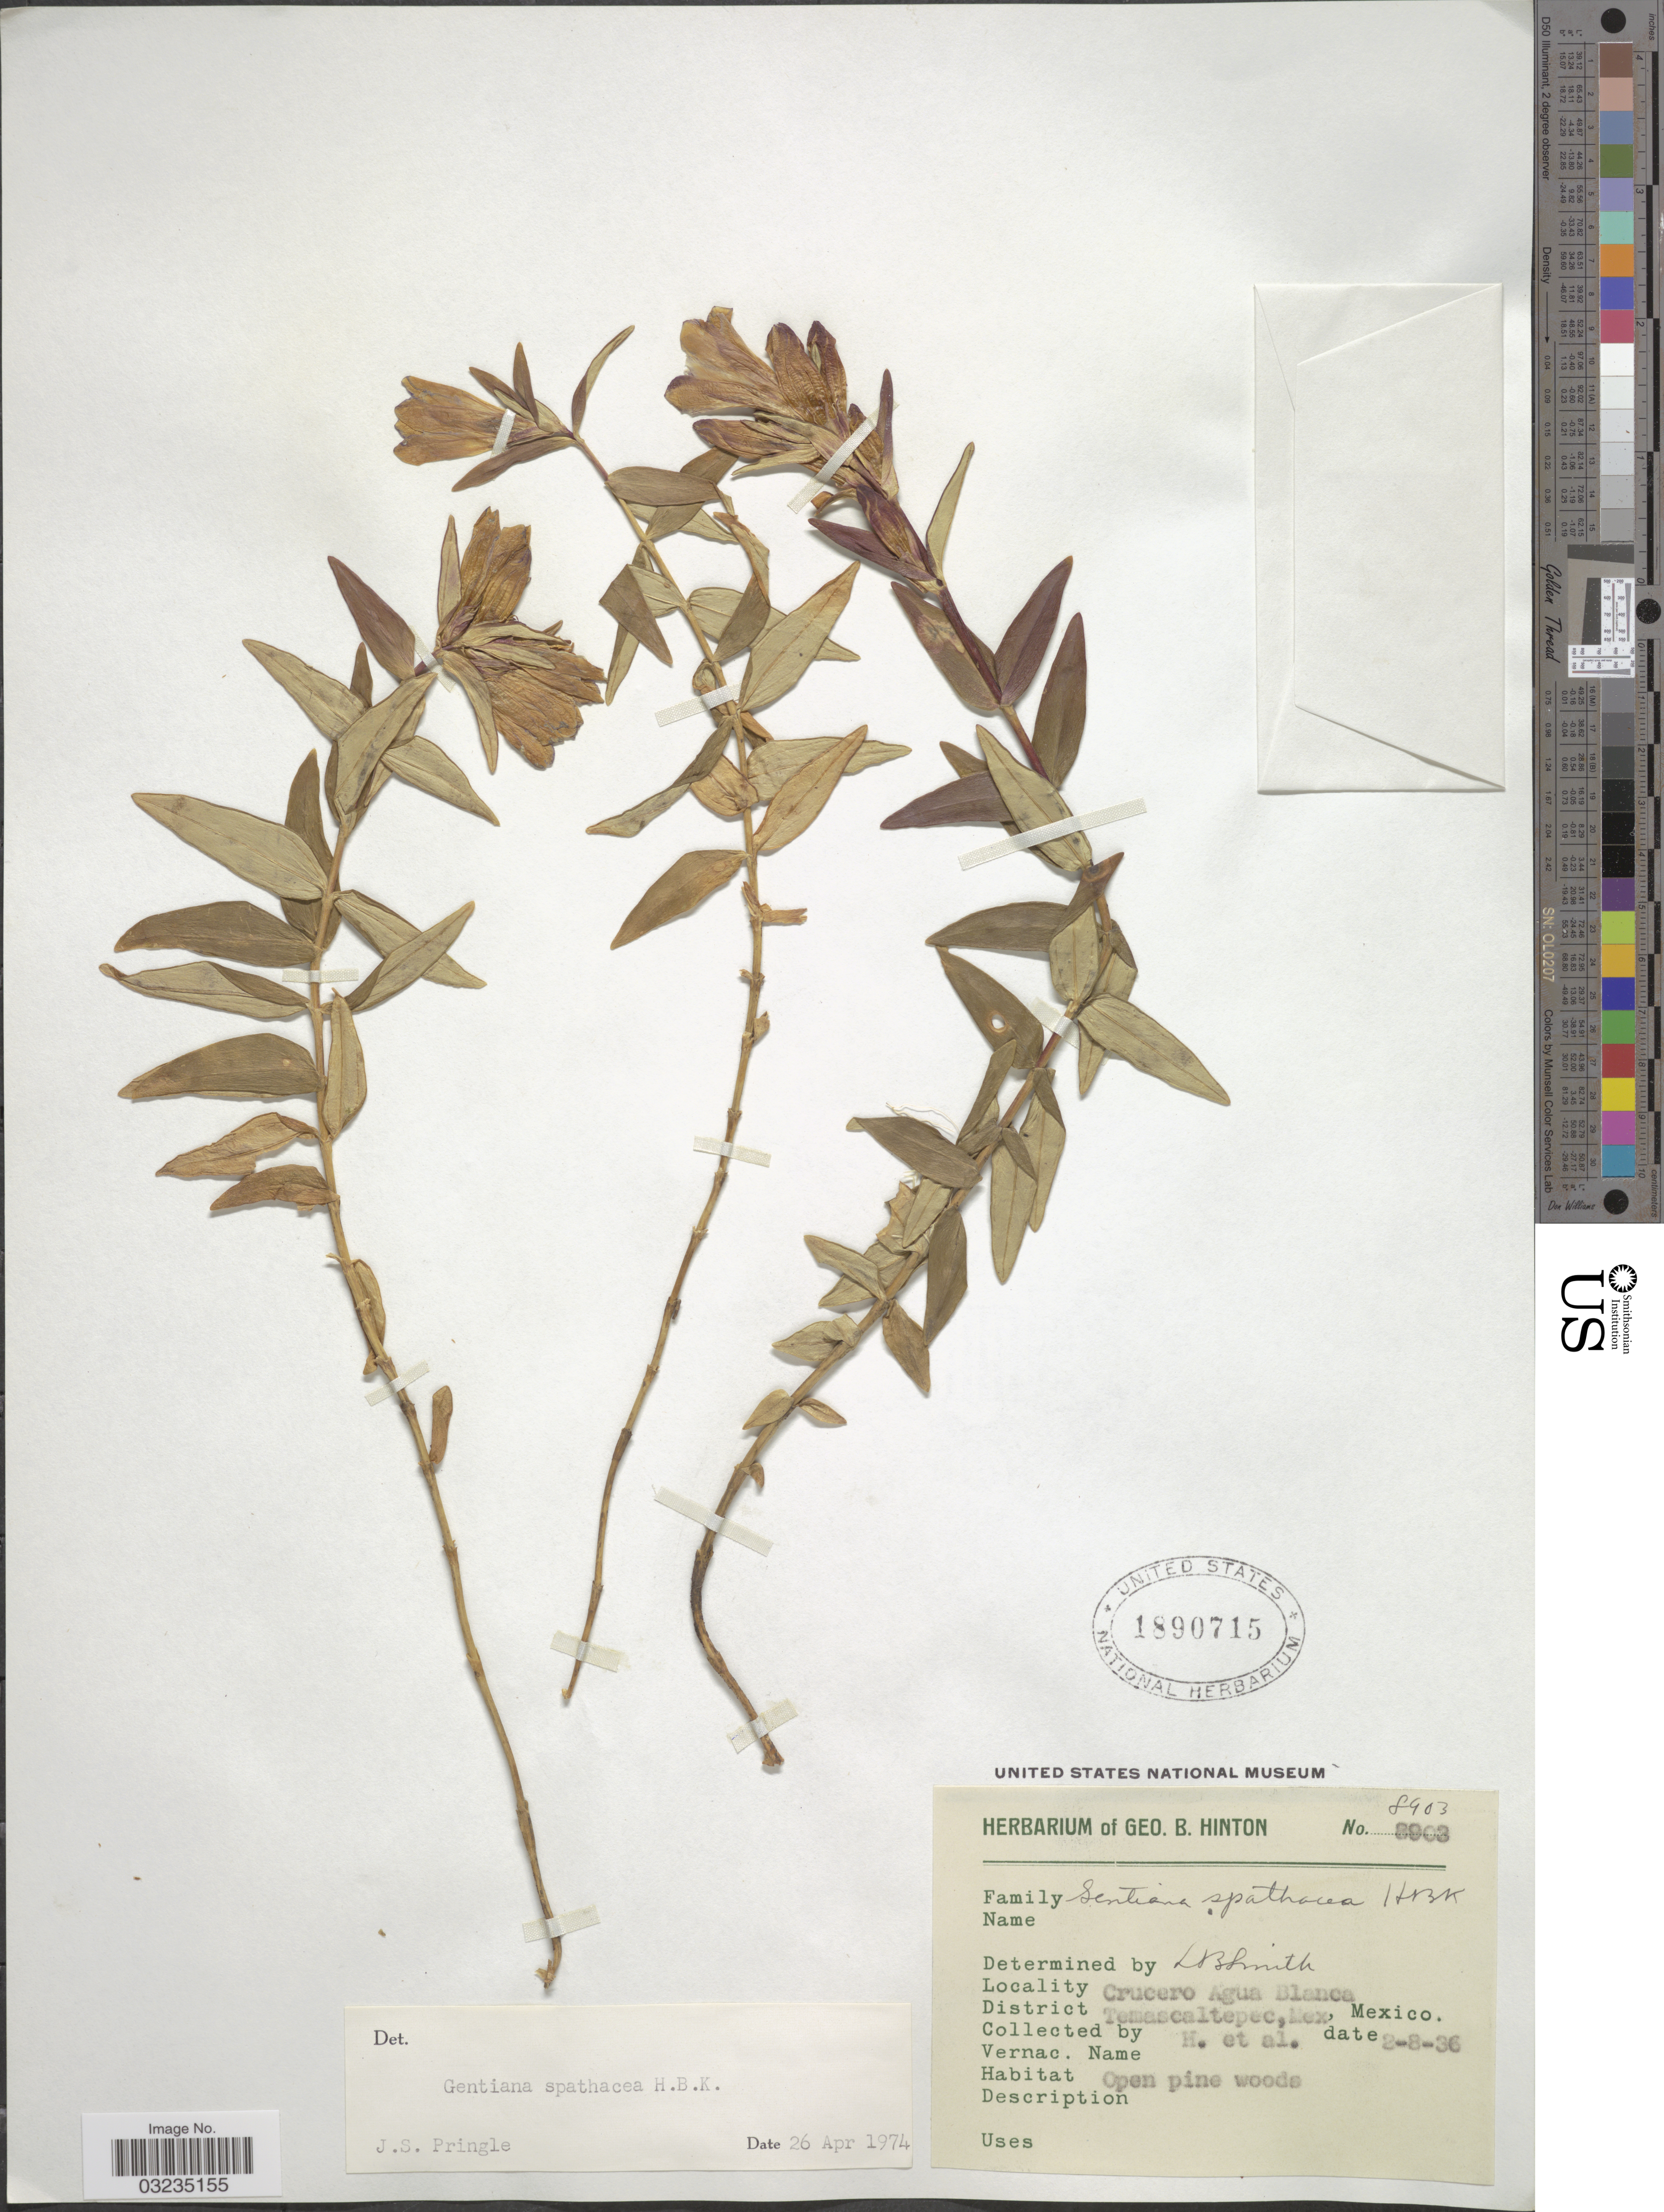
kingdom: Plantae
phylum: Tracheophyta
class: Magnoliopsida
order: Gentianales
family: Gentianaceae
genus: Gentiana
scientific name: Gentiana spathacea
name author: Kunth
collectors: G. B. Hinton & et al.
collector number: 8903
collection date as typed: Transcribed d/m/y: 2/8/36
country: Mexico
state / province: México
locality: Crucero Agua Blanca. District Temascaltepec, Mex.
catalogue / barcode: US 1890715